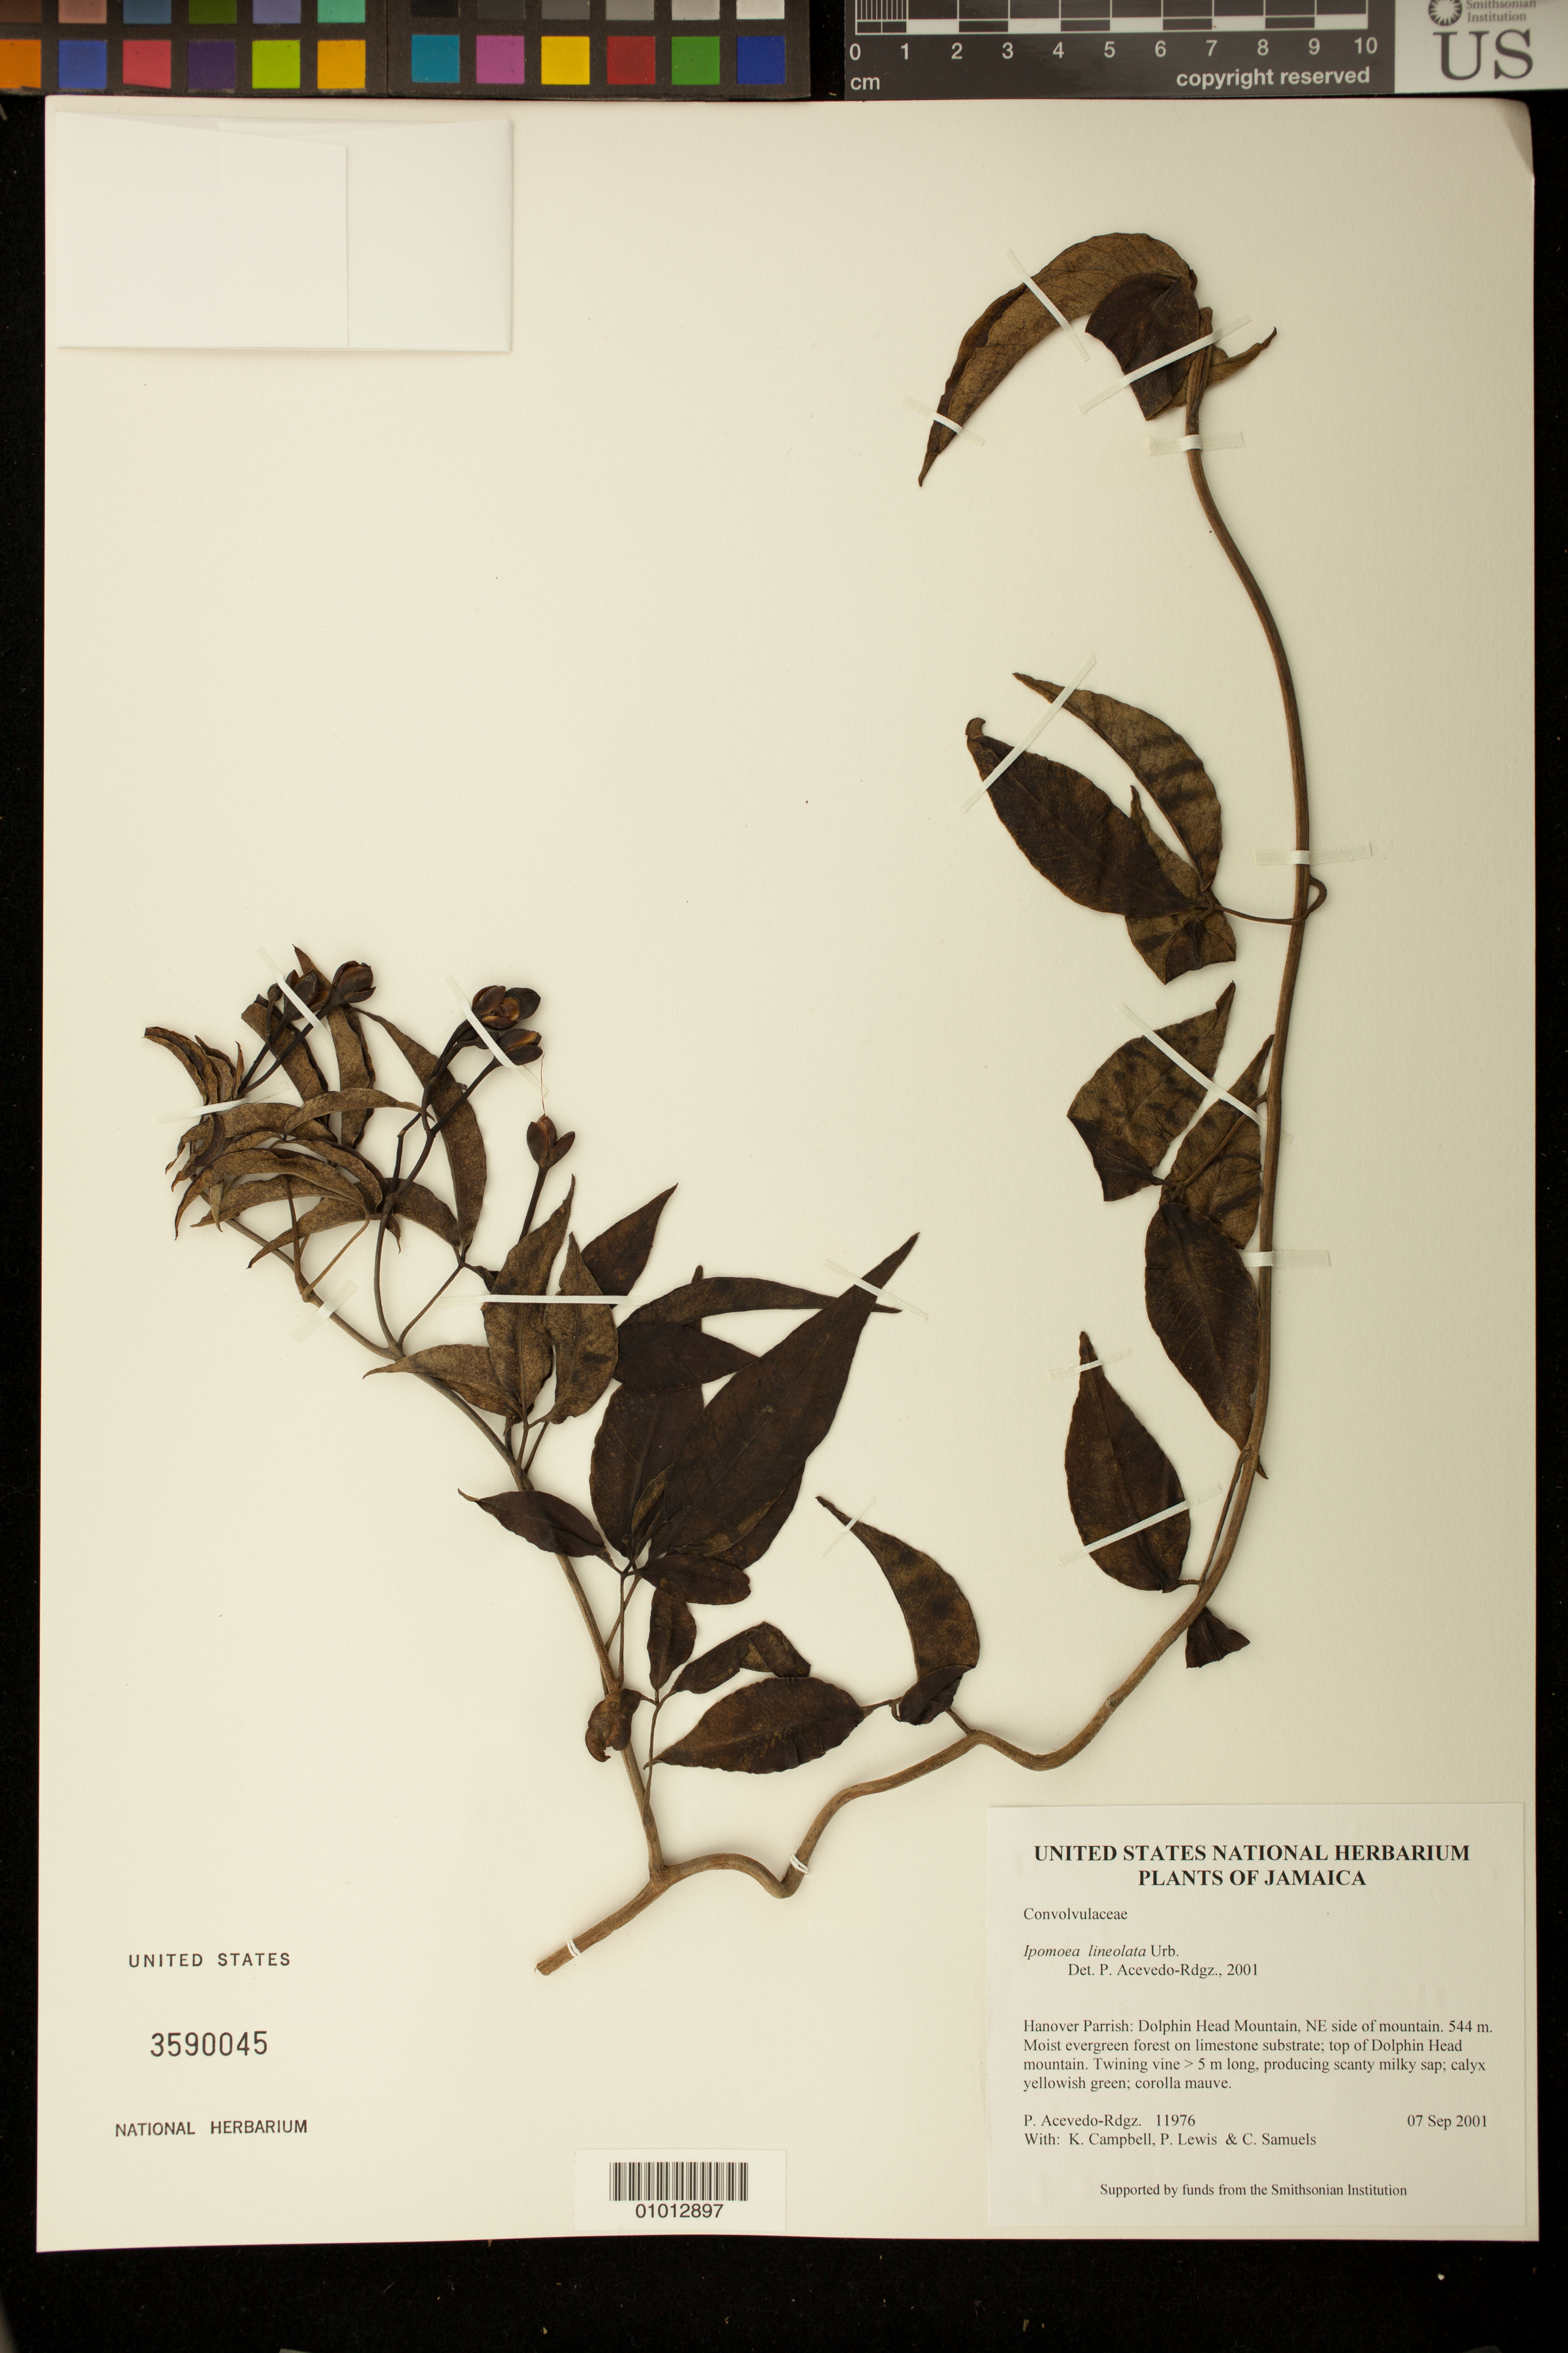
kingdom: Plantae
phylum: Tracheophyta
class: Magnoliopsida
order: Solanales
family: Convolvulaceae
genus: Ipomoea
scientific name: Ipomoea lineolata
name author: Urb.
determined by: Acevedo-Rodríguez, P., (BOT), Smithsonian Institution - National Museum of Natural History (UNITED STATES)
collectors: P. Acevedo-Rodr., K. Campbell, P. Lewis & C. Samuels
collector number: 11976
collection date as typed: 07 Sep 2001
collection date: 2001-09-07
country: Jamaica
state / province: Hanover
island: Jamaica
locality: Hanover Parrish: Dolphin Head Mountain, NE side of mountain.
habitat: Moist evergreen forest on limestone substrate; top of Dolphin Head mountain.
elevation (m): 544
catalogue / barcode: US 3590045